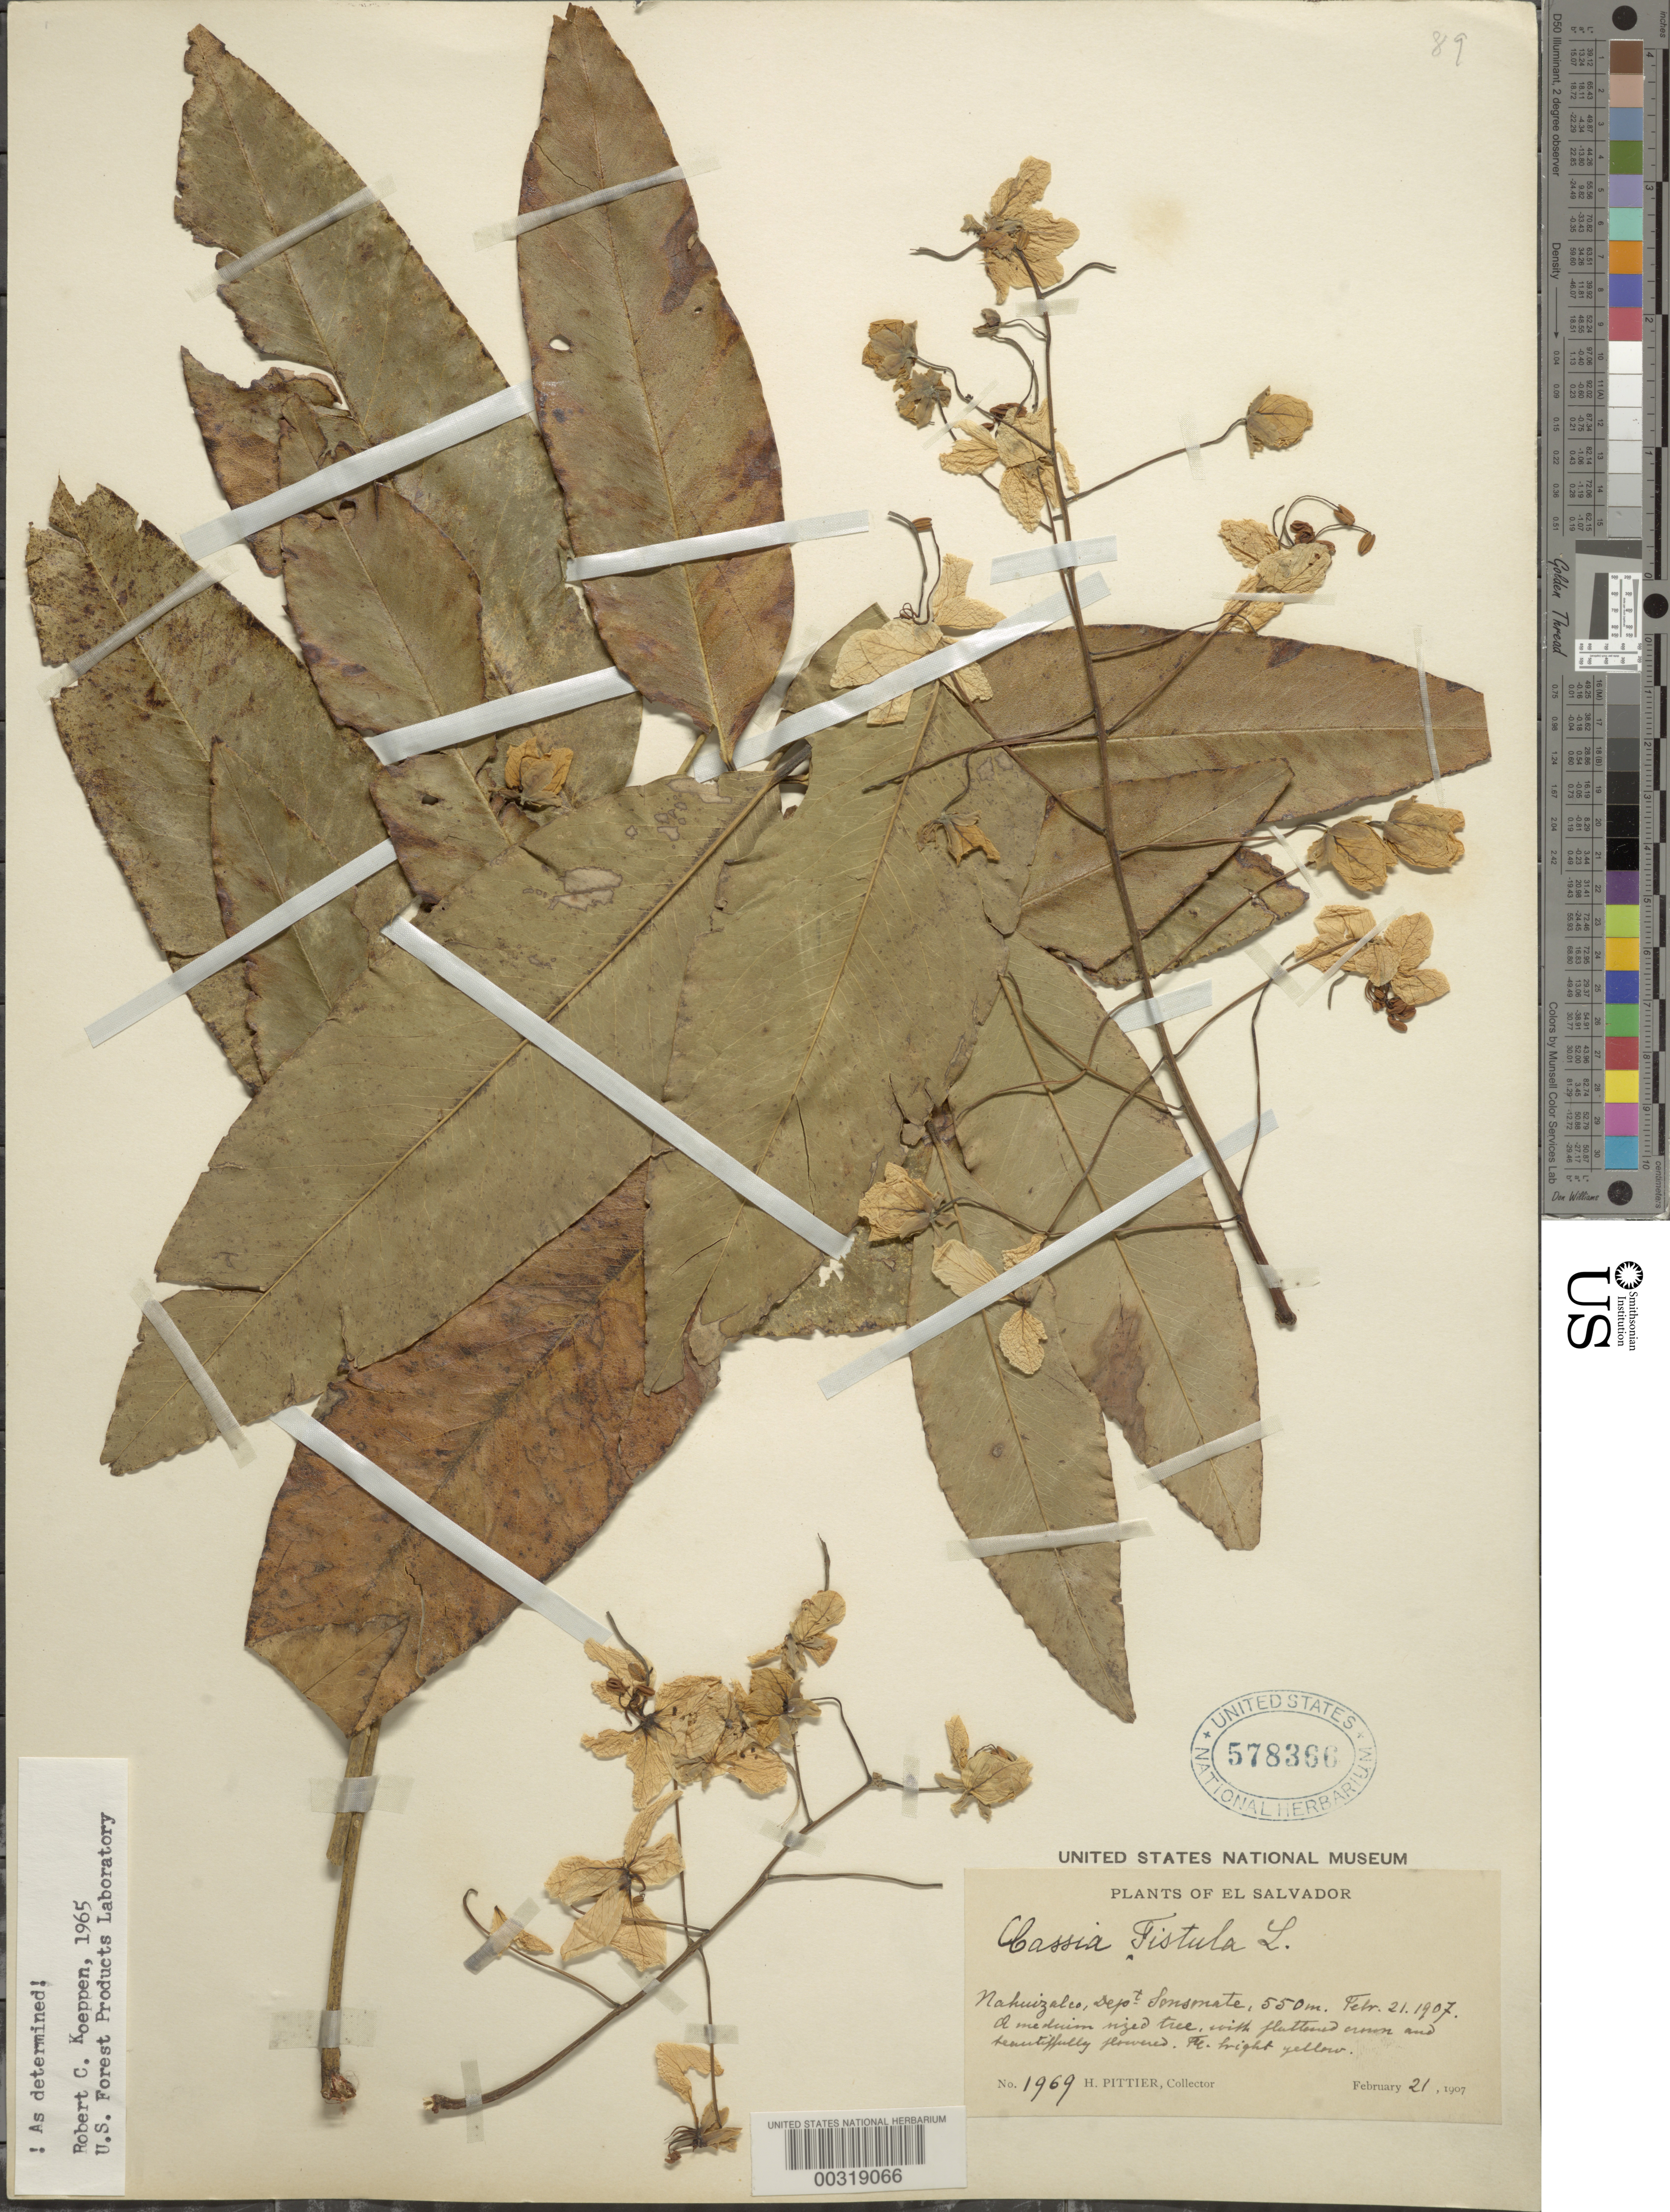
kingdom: Plantae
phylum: Tracheophyta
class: Magnoliopsida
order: Fabales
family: Fabaceae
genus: Cassia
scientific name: Cassia fistula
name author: L.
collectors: H. F. Pittier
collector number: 1969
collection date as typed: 21 Feb 1907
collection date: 1907-02-21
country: El Salvador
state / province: Sonsonate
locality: Nahuizalco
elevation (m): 550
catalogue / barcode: US 578366